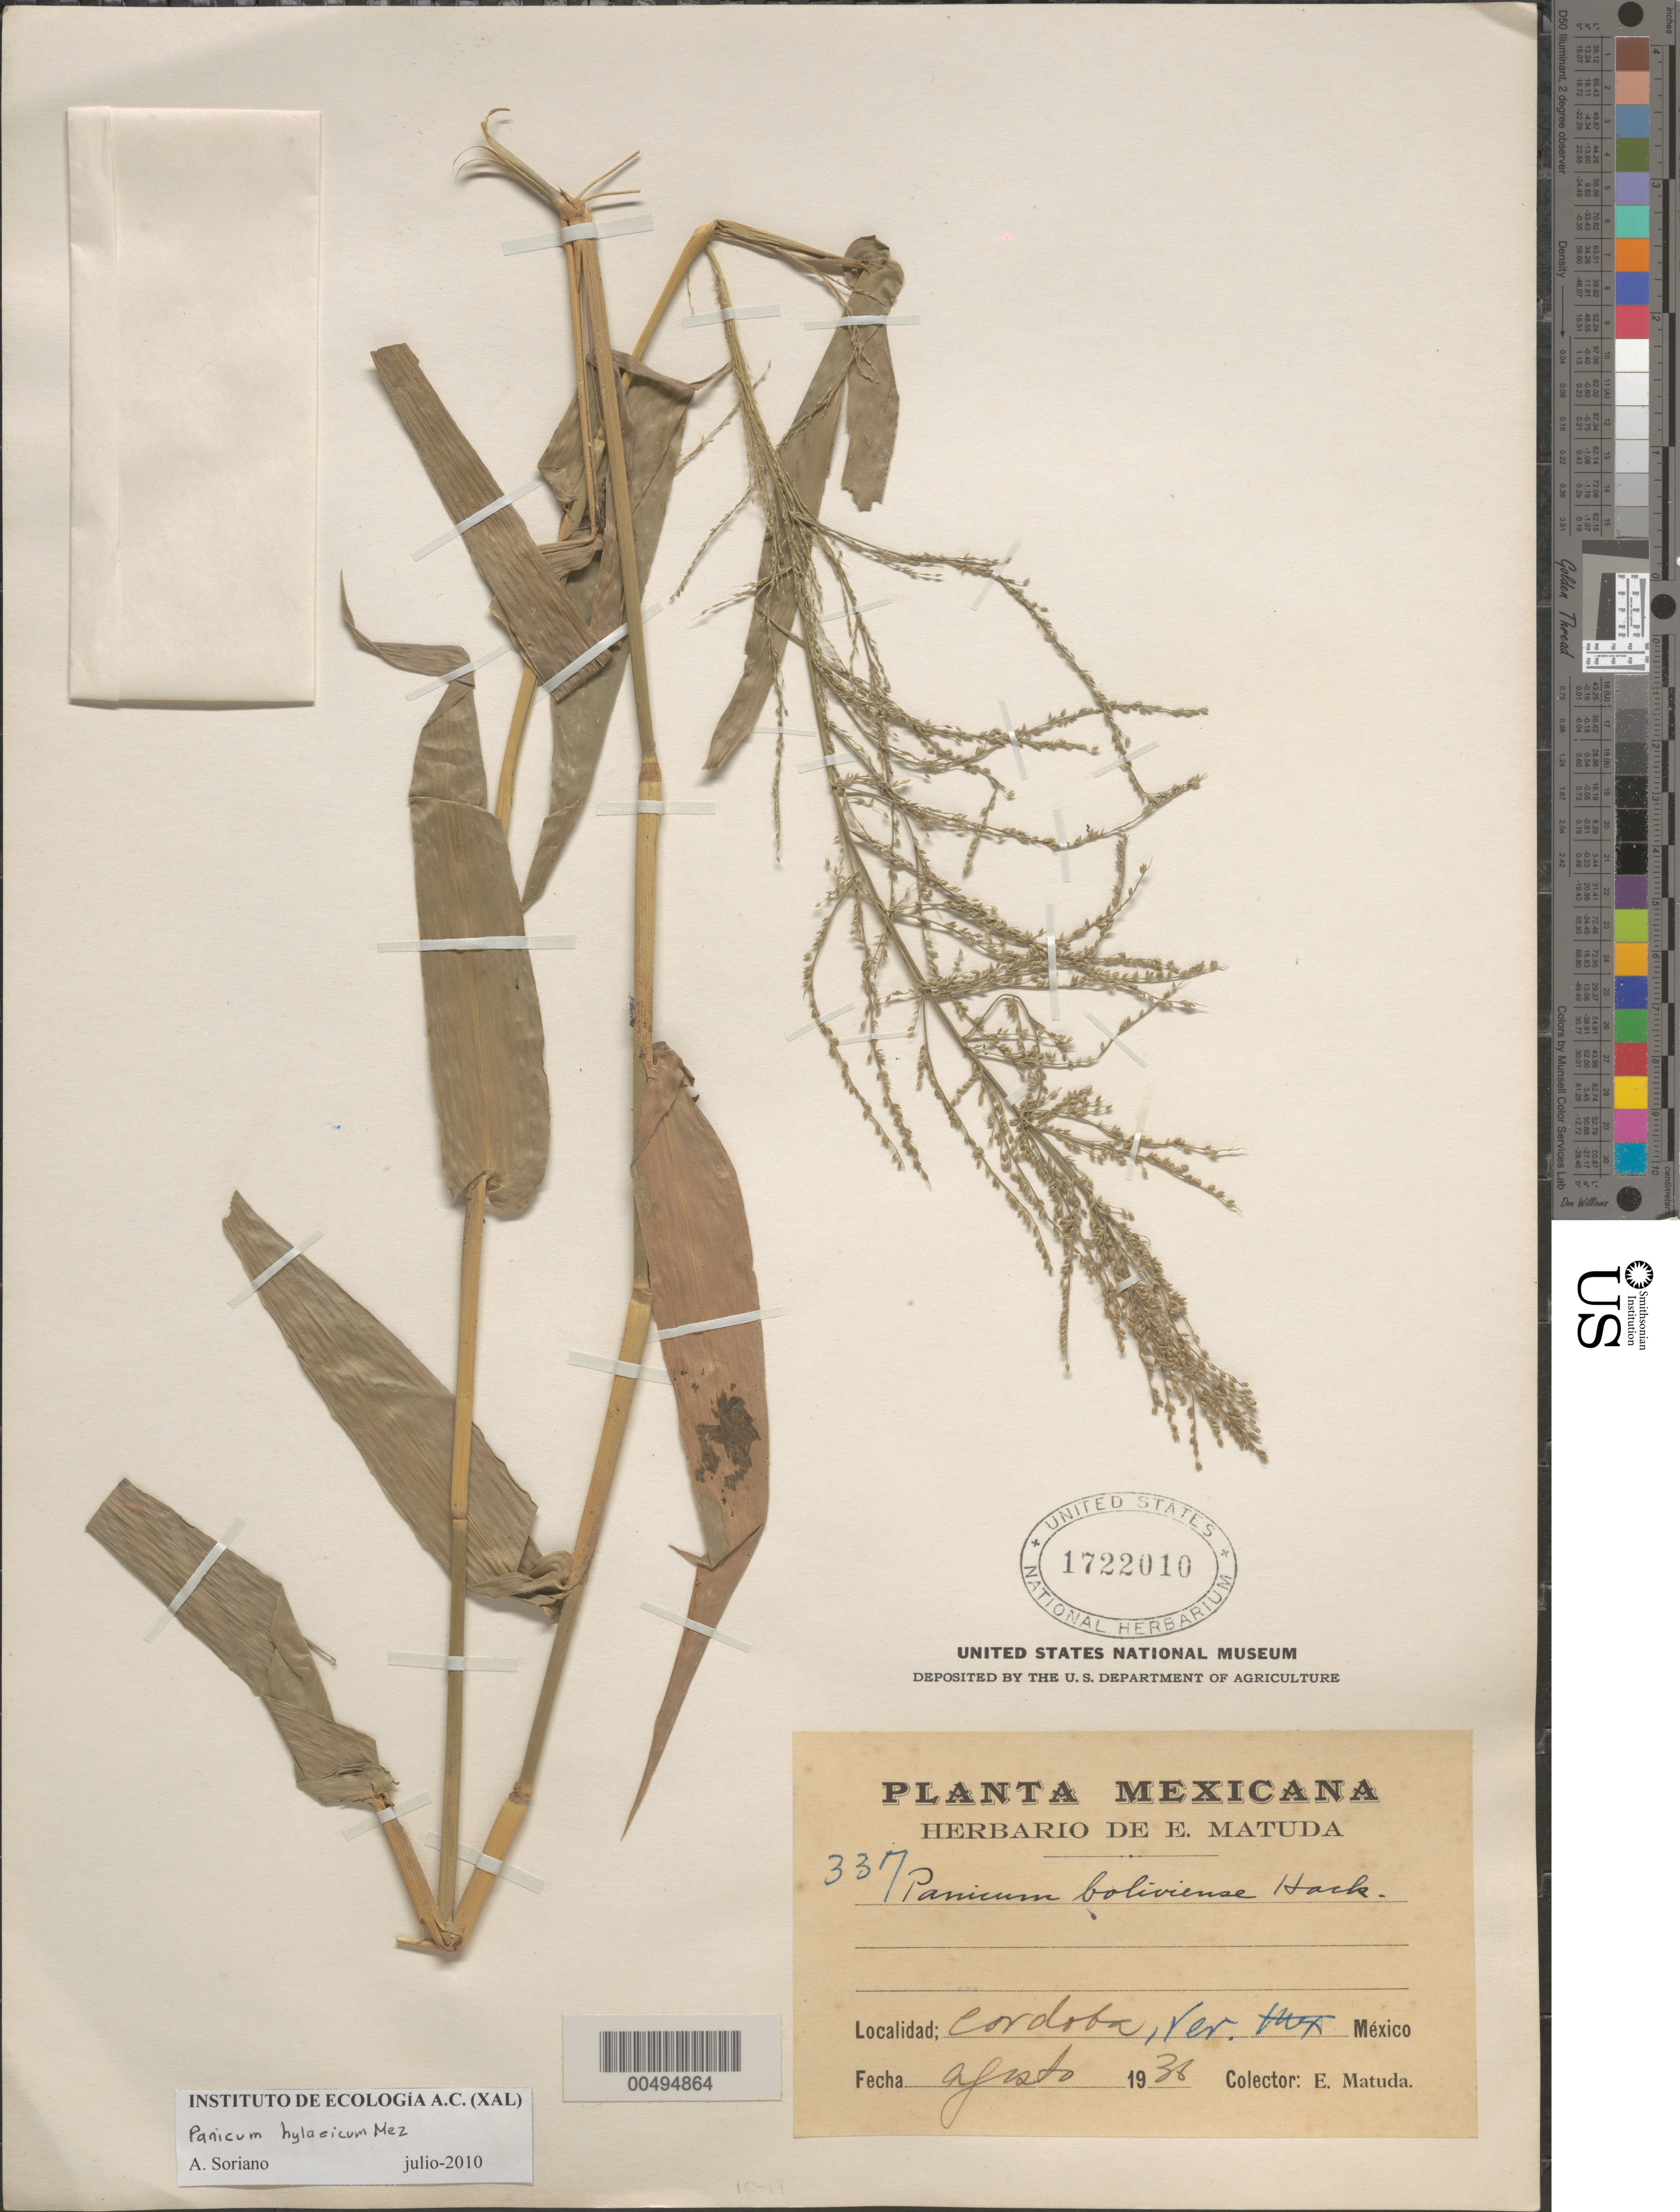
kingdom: Plantae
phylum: Tracheophyta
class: Liliopsida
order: Poales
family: Poaceae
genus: Panicum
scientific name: Panicum hylaeicum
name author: Mez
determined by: Soriano, A.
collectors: E. Matuda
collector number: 337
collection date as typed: Aug 1936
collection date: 1936-08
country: Mexico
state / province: Veracruz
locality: Córdoba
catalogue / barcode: US 1722010